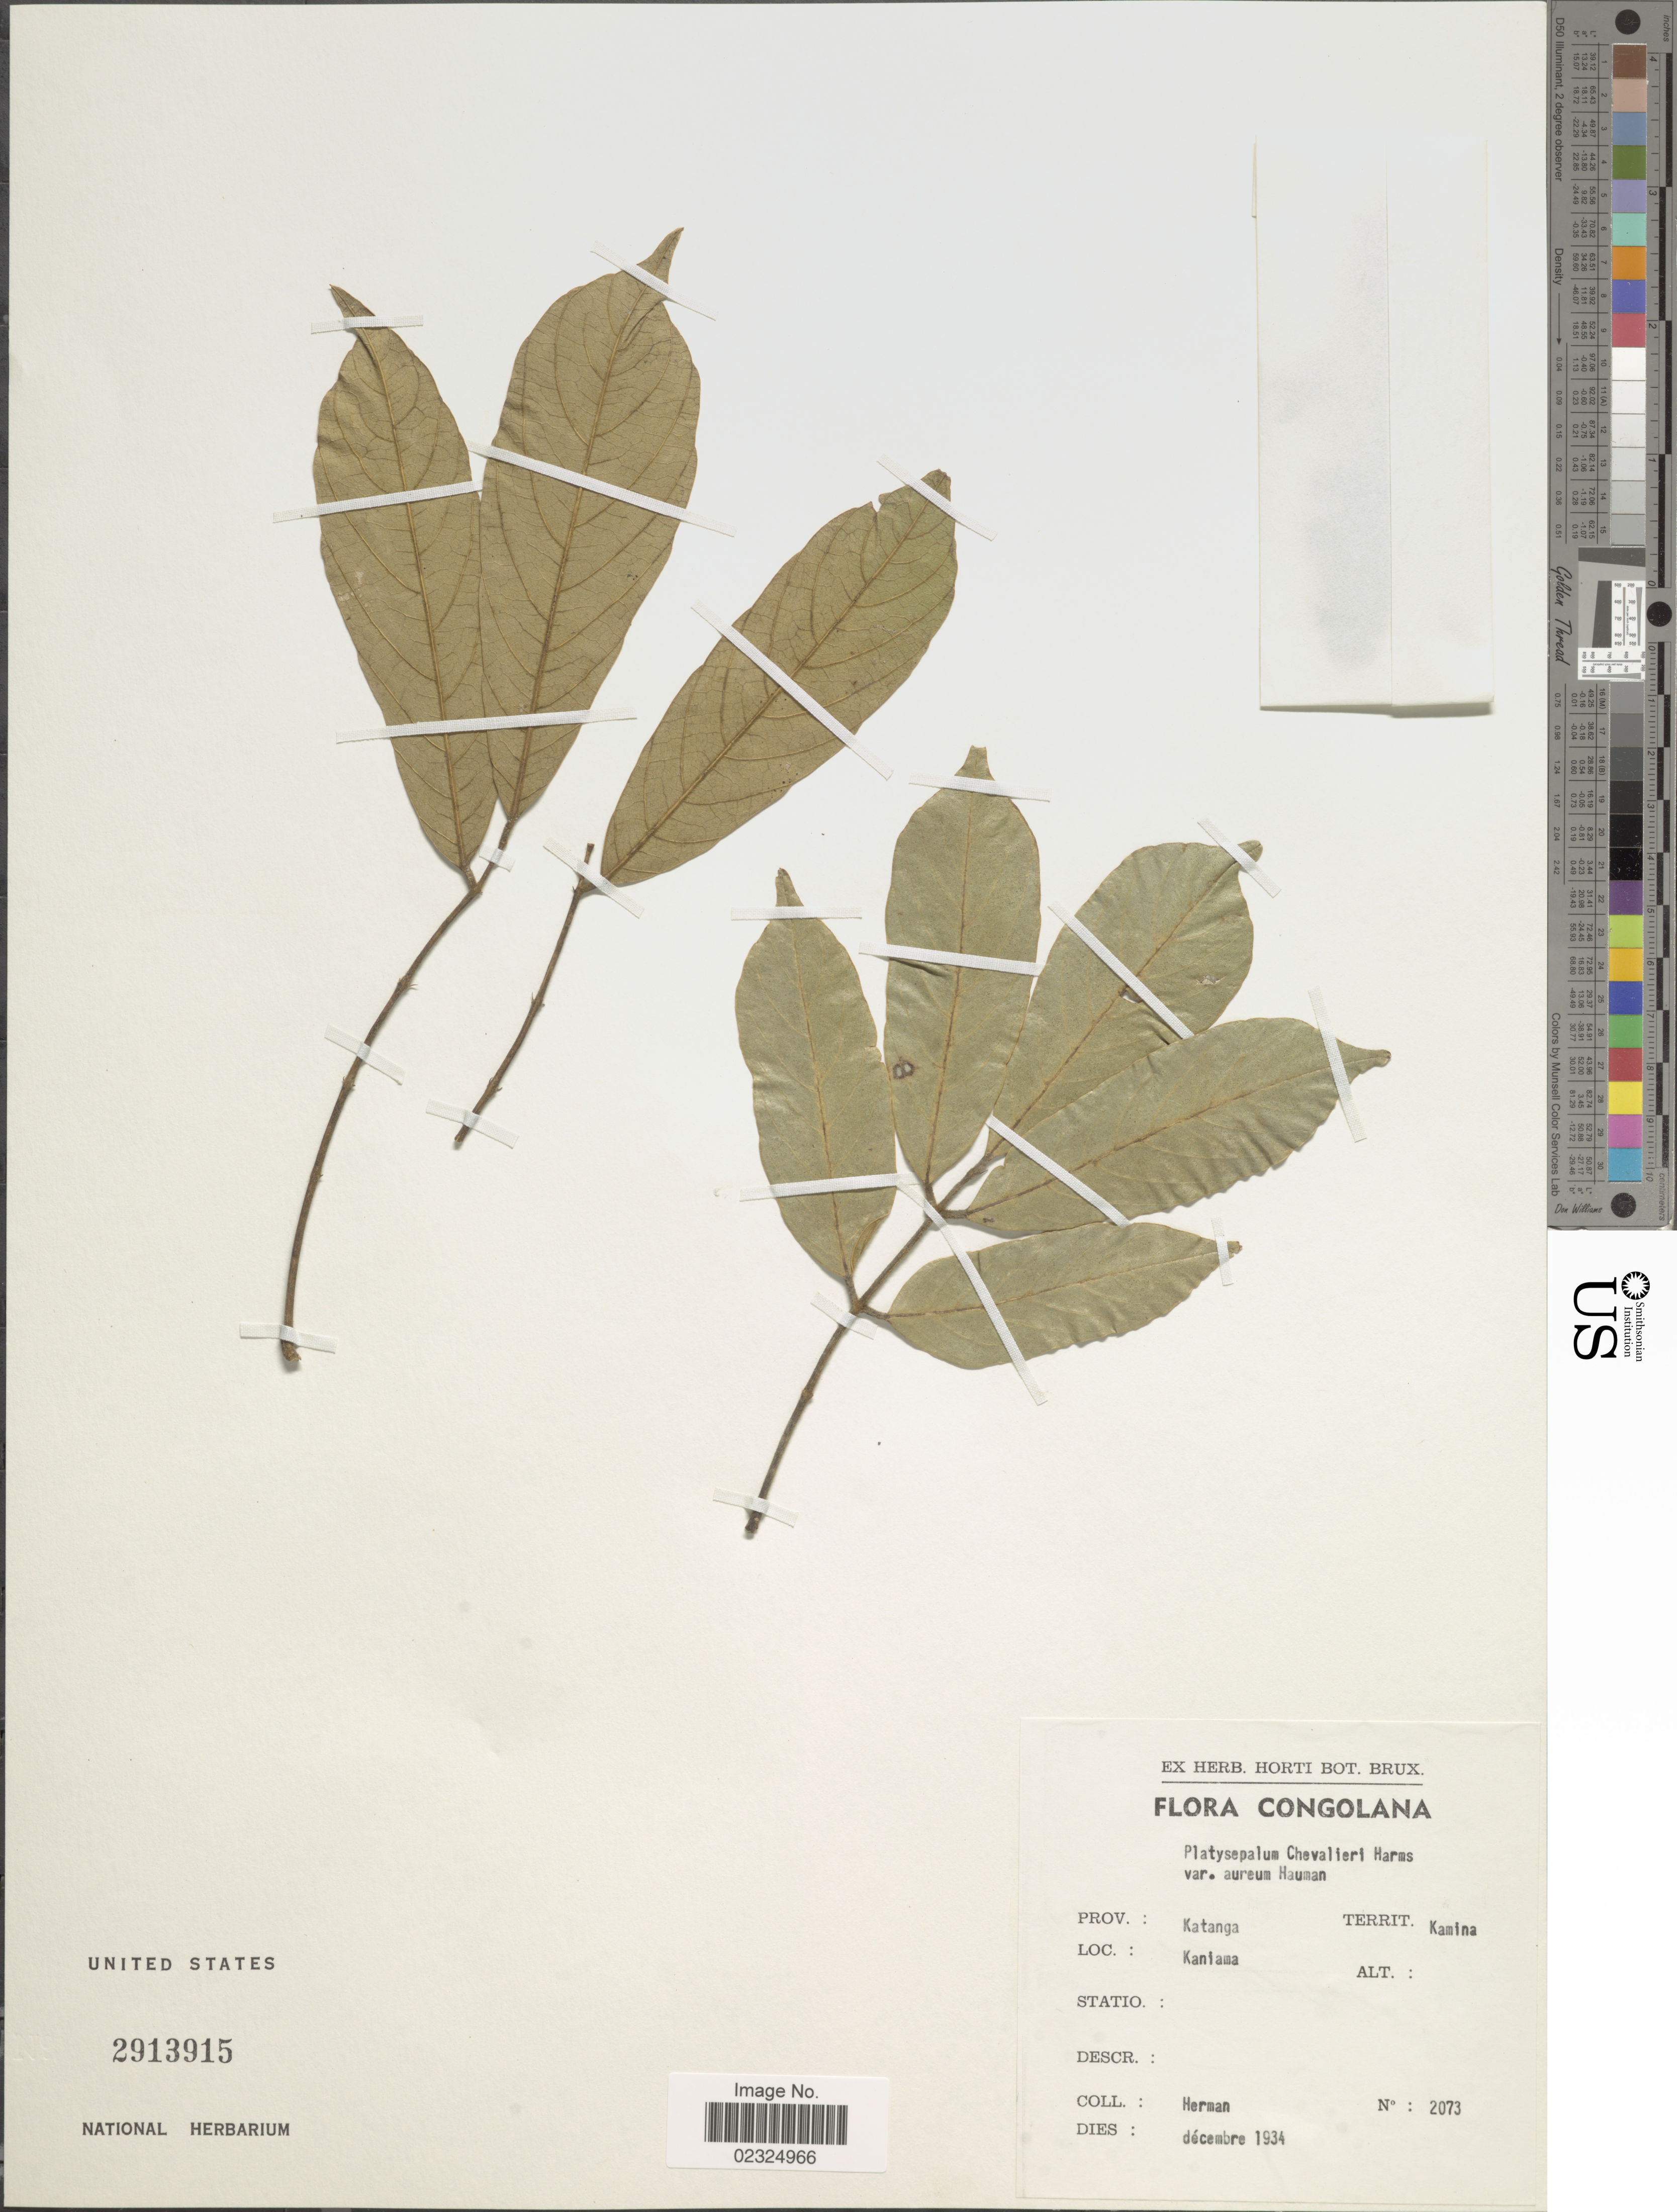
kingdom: Plantae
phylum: Tracheophyta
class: Magnoliopsida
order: Fabales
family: Fabaceae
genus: Platysepalum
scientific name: Platysepalum chevalieri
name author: Harms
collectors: -. Herman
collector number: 2073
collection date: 1934-12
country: Congo, Democratic Republic of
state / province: Haut-Lomami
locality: Territ. Kamina, Kaniama.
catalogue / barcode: US 2913915